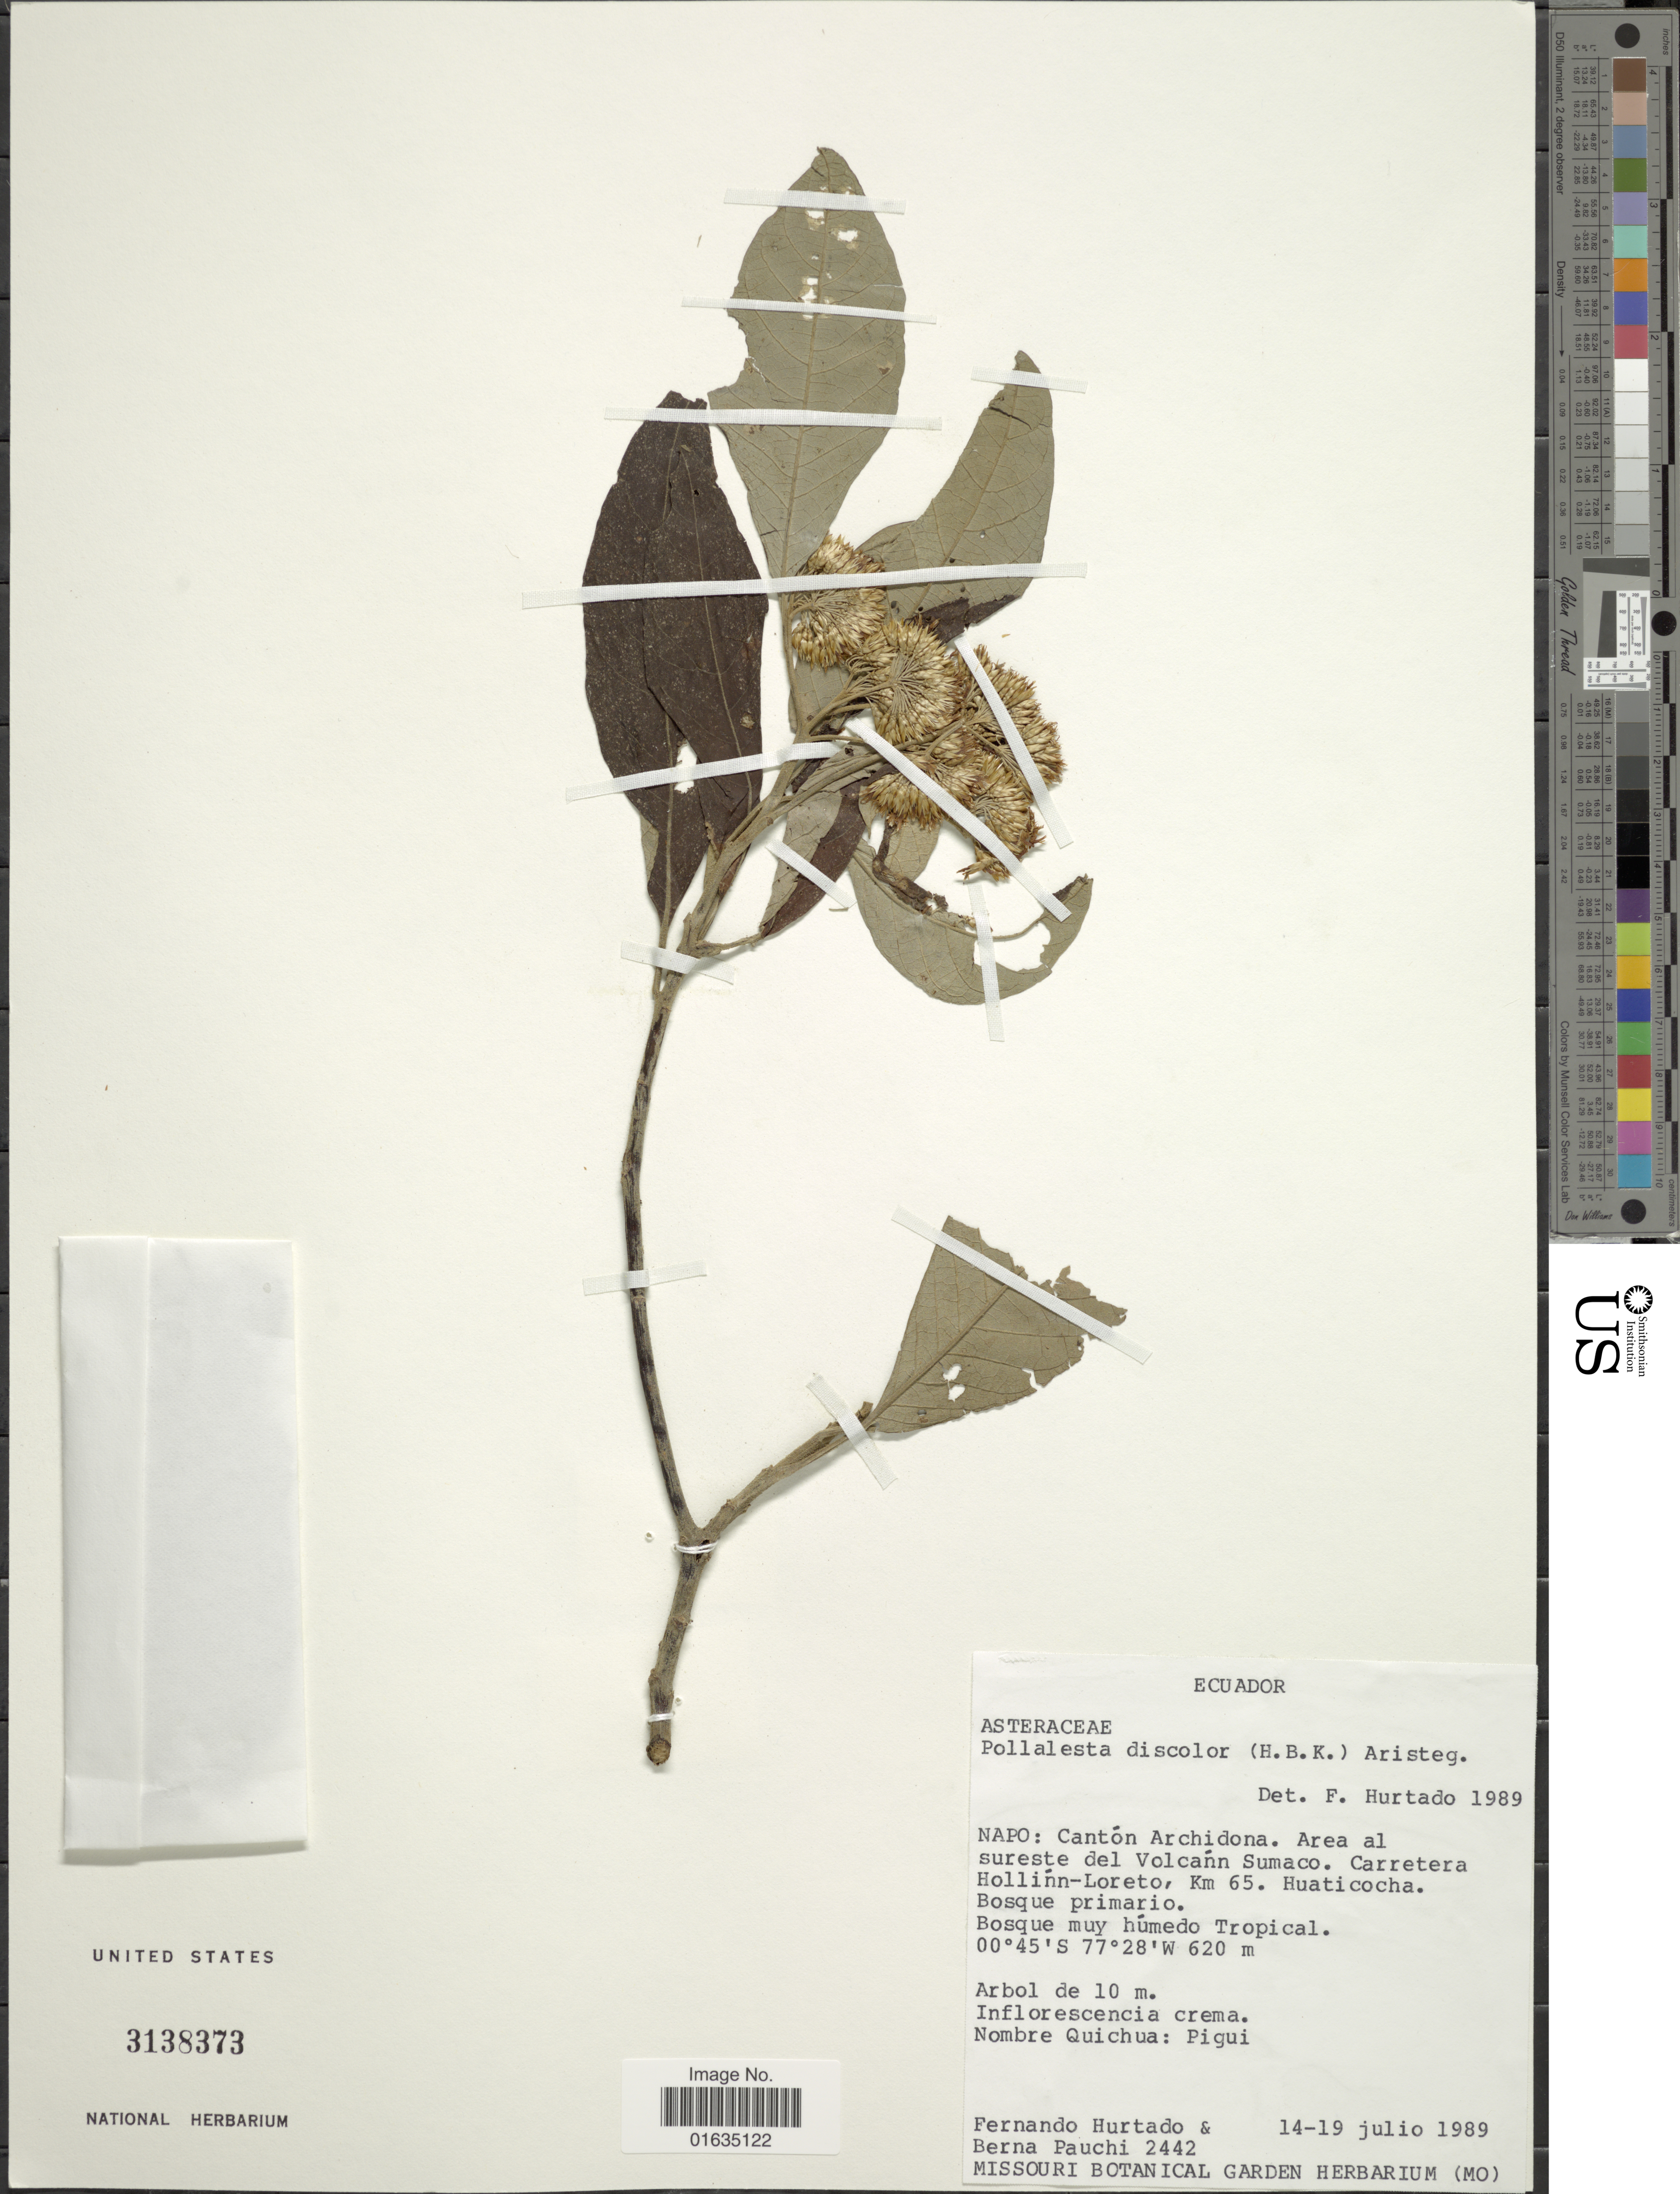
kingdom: Plantae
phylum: Tracheophyta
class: Magnoliopsida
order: Asterales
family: Asteraceae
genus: Pollalesta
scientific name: Pollalesta discolor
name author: (Kunth) Aristeg.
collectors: F. Hurtado & B. Pauchi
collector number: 2442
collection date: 1989-07-14/1989-07-19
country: Ecuador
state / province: Napo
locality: Canton Archidona, area al sureste del Volcann Sumaco, Carretera Hollinn-Loreto, km 65, Huaticocha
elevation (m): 620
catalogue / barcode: US 3138373